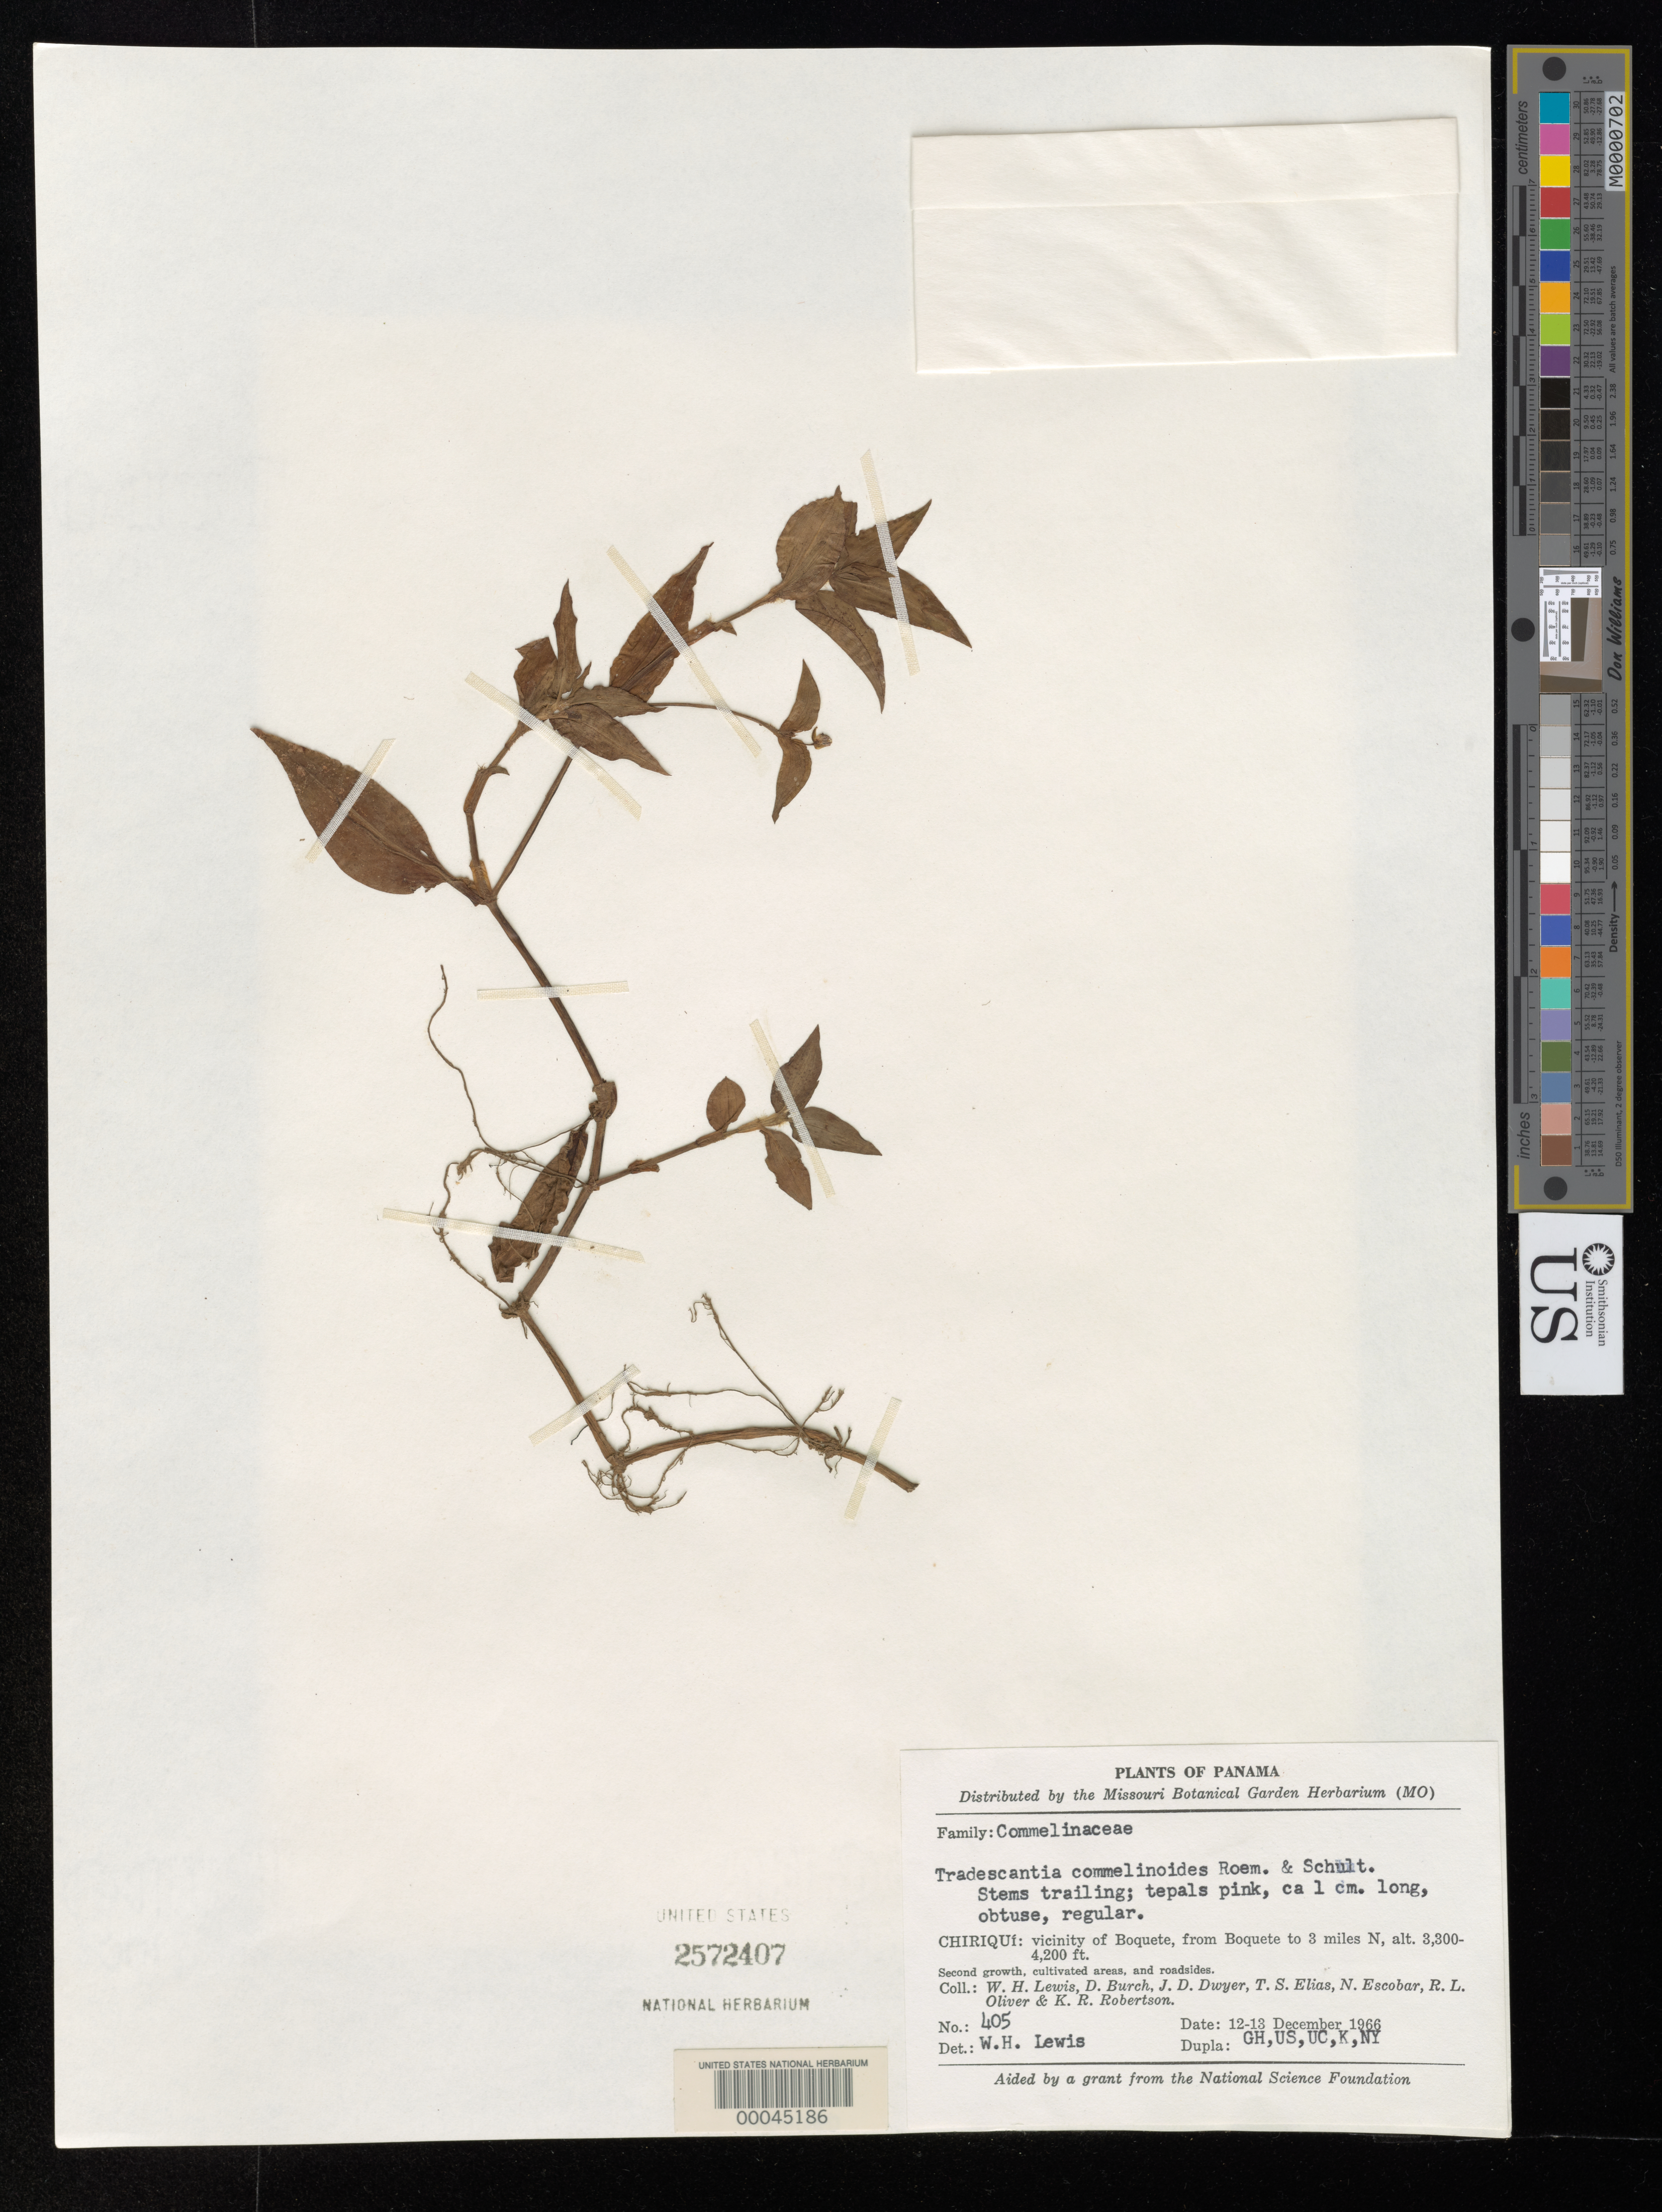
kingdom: Plantae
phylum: Tracheophyta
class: Liliopsida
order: Commelinales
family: Commelinaceae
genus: Tradescantia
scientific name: Tradescantia poelliae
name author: D.R. Hunt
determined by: Strong, Mark T., (BOT), Smithsonian Institution - National Museum of Natural History (UNITED STATES)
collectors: W. H. Lewis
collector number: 405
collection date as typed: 12 Dec 1966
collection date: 1966-12-12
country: Panama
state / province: Chiriquí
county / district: Boquete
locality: N of Boquete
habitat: Cultivated areas and roadsides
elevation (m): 1007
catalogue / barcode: US 2572407